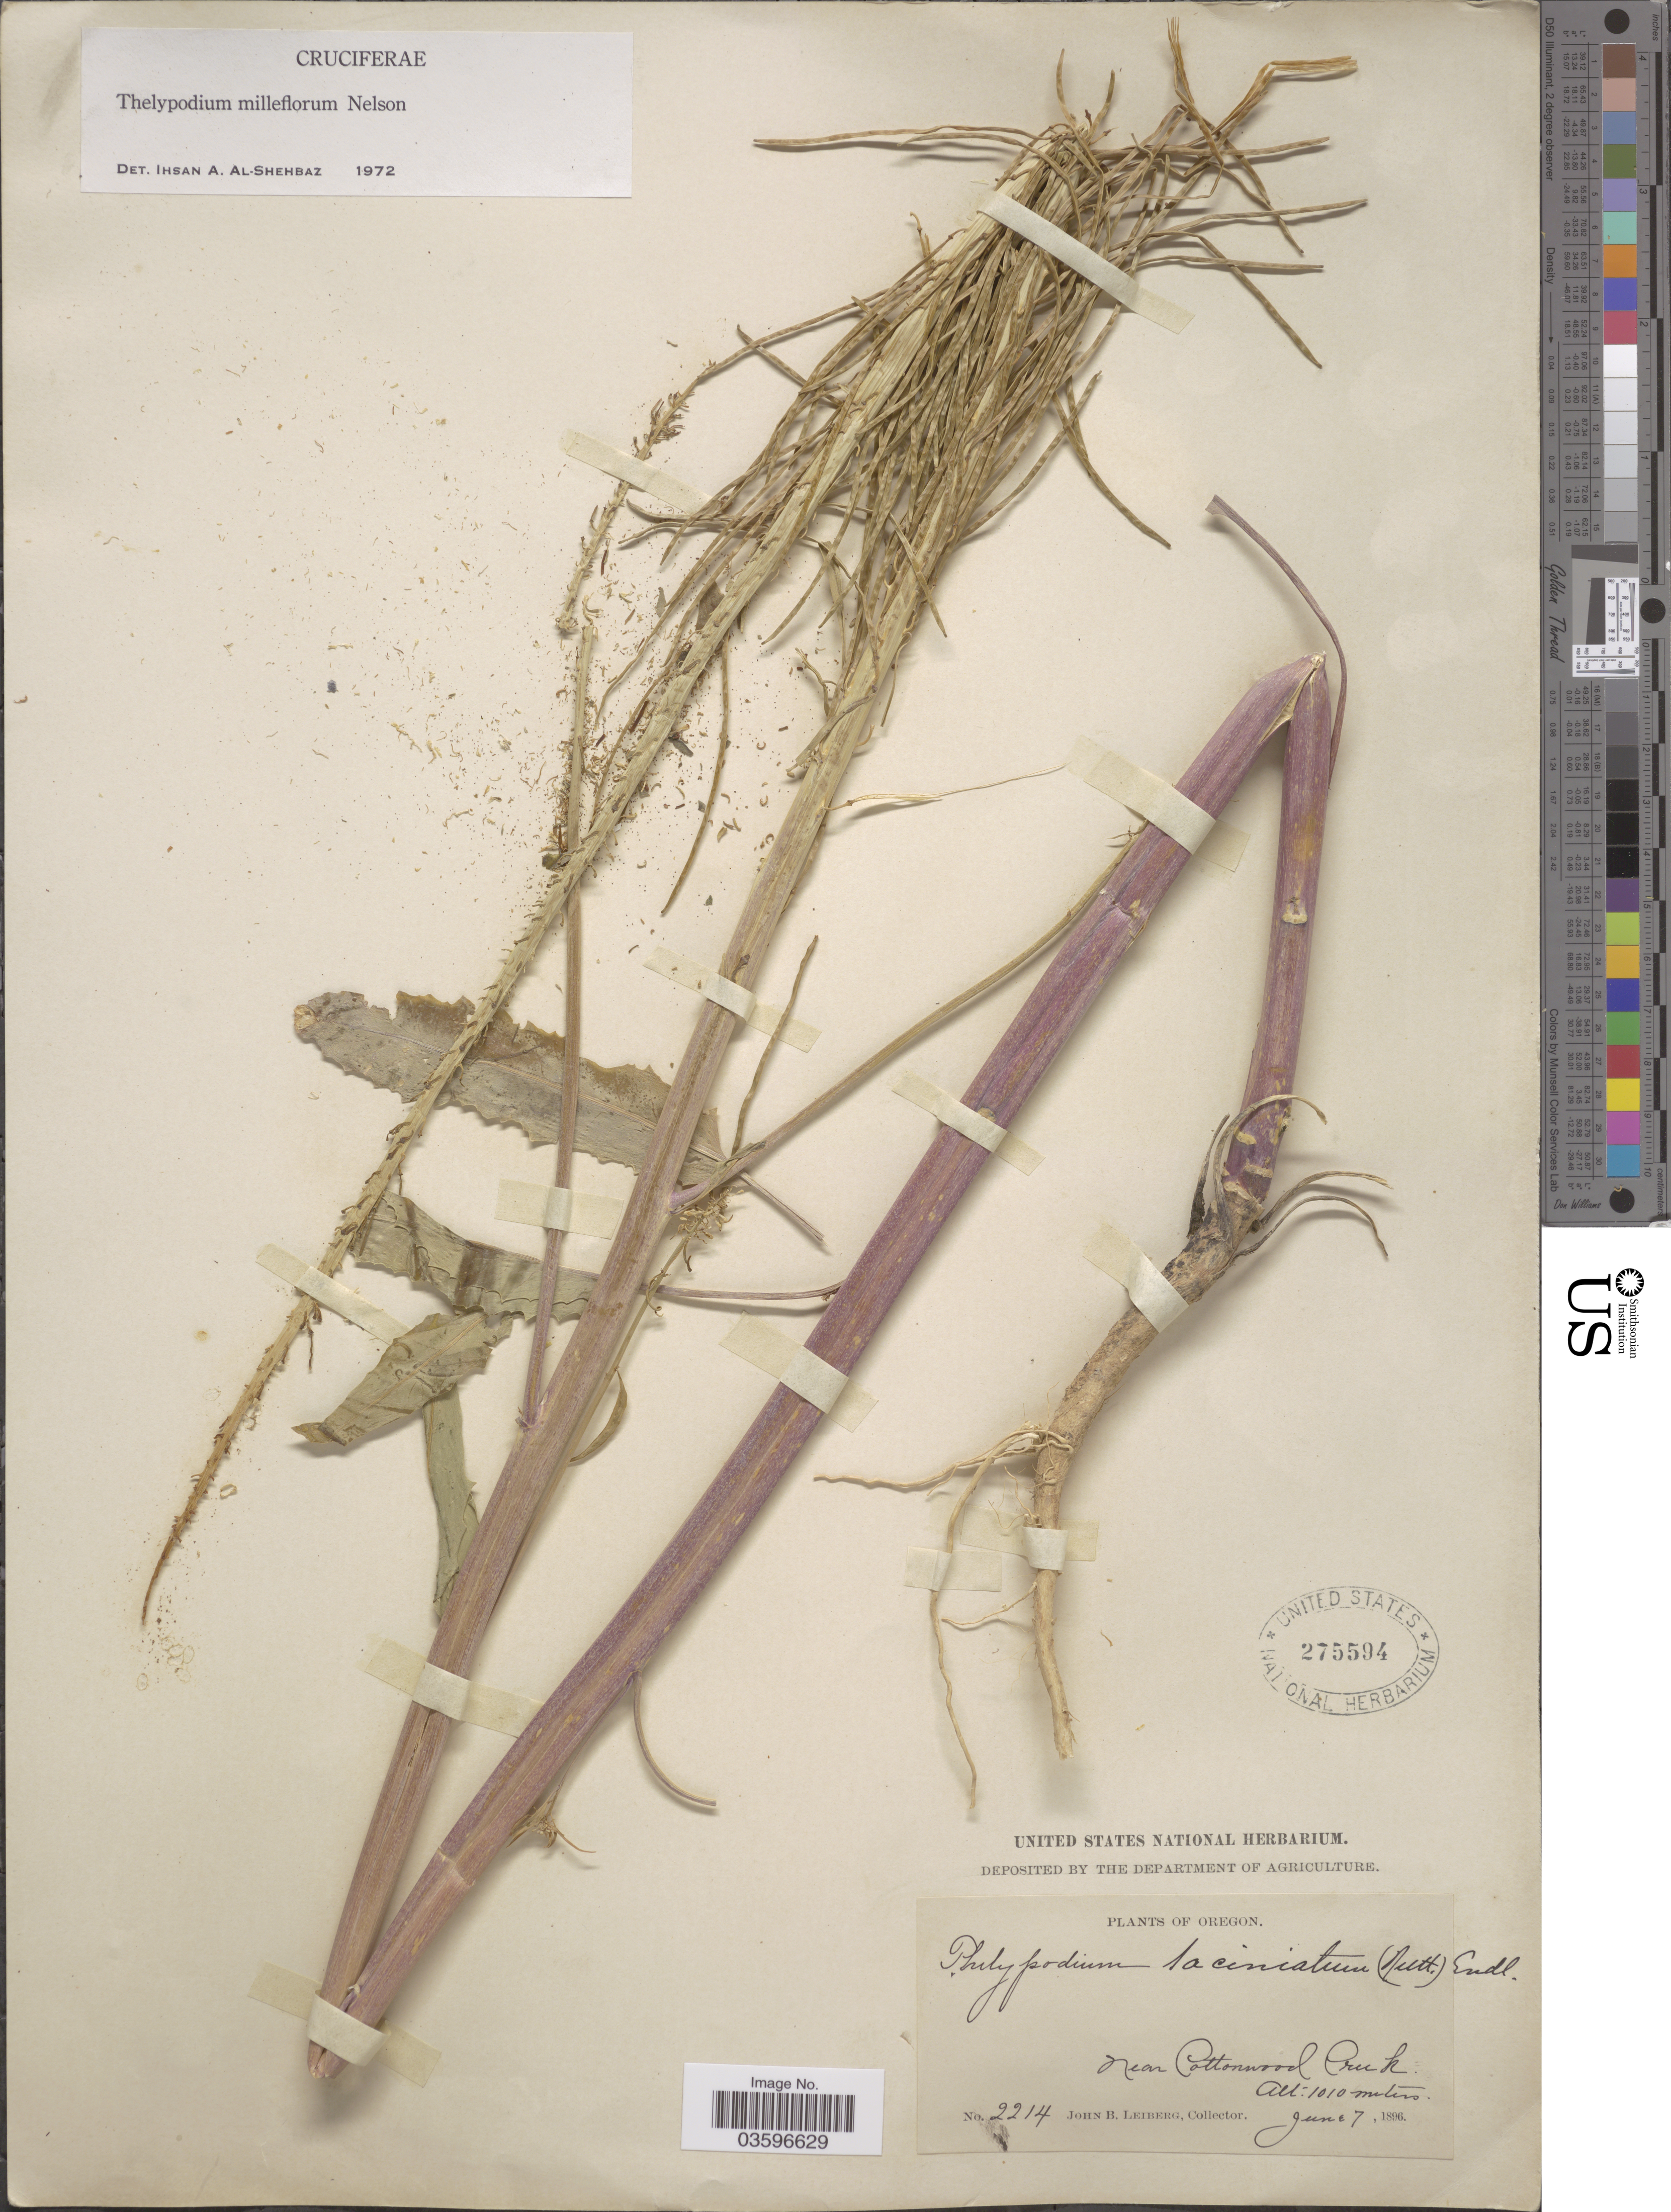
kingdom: Plantae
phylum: Tracheophyta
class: Magnoliopsida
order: Brassicales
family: Brassicaceae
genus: Thelypodium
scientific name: Thelypodium milleflorum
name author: A. Nelson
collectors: J. B. Leiberg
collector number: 2214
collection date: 1896-06-07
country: United States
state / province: Oregon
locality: Near Cottonwood Creek.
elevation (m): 1010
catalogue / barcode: US 275594